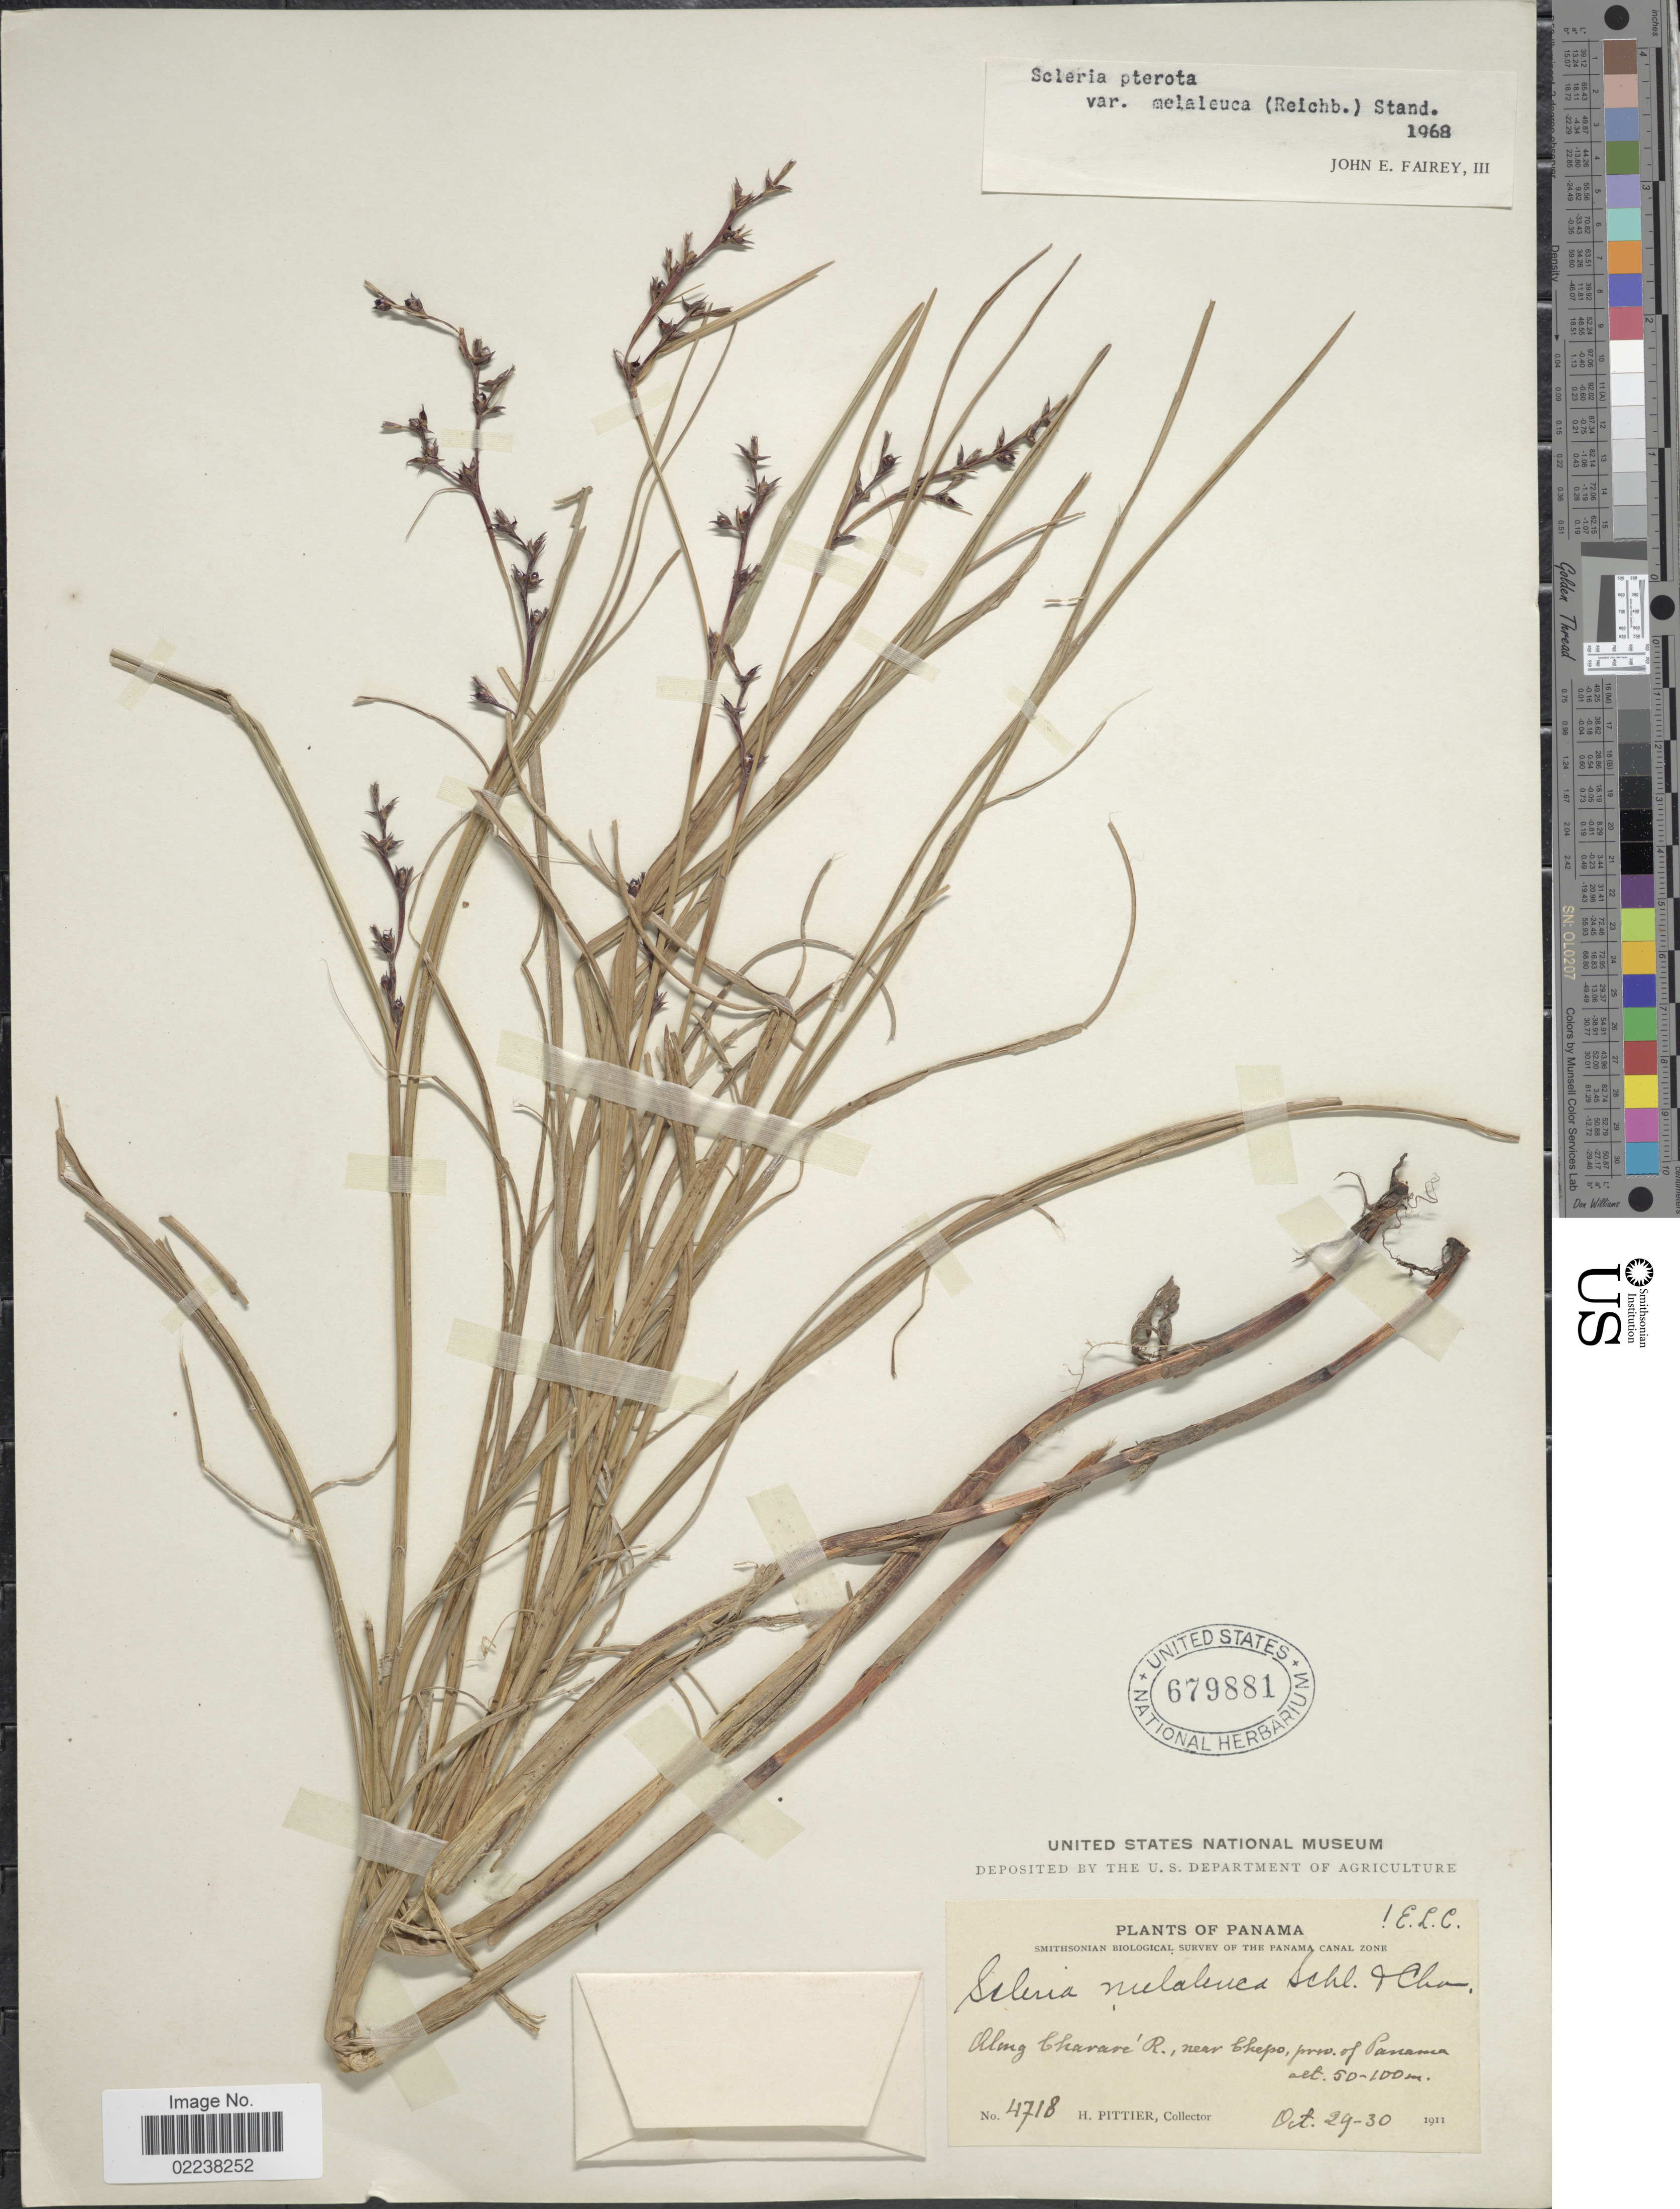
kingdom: Plantae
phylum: Tracheophyta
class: Liliopsida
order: Poales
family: Cyperaceae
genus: Scleria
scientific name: Scleria gaertneri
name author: Raddi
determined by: Strong, Mark T., (BOT), Smithsonian Institution - National Museum of Natural History (UNITED STATES)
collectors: H. F. Pittier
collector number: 4718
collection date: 1911-10-29/1911-10-30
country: Panama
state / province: Panamá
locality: Along Charare R., near Chepo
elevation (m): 50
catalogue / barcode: US 679881